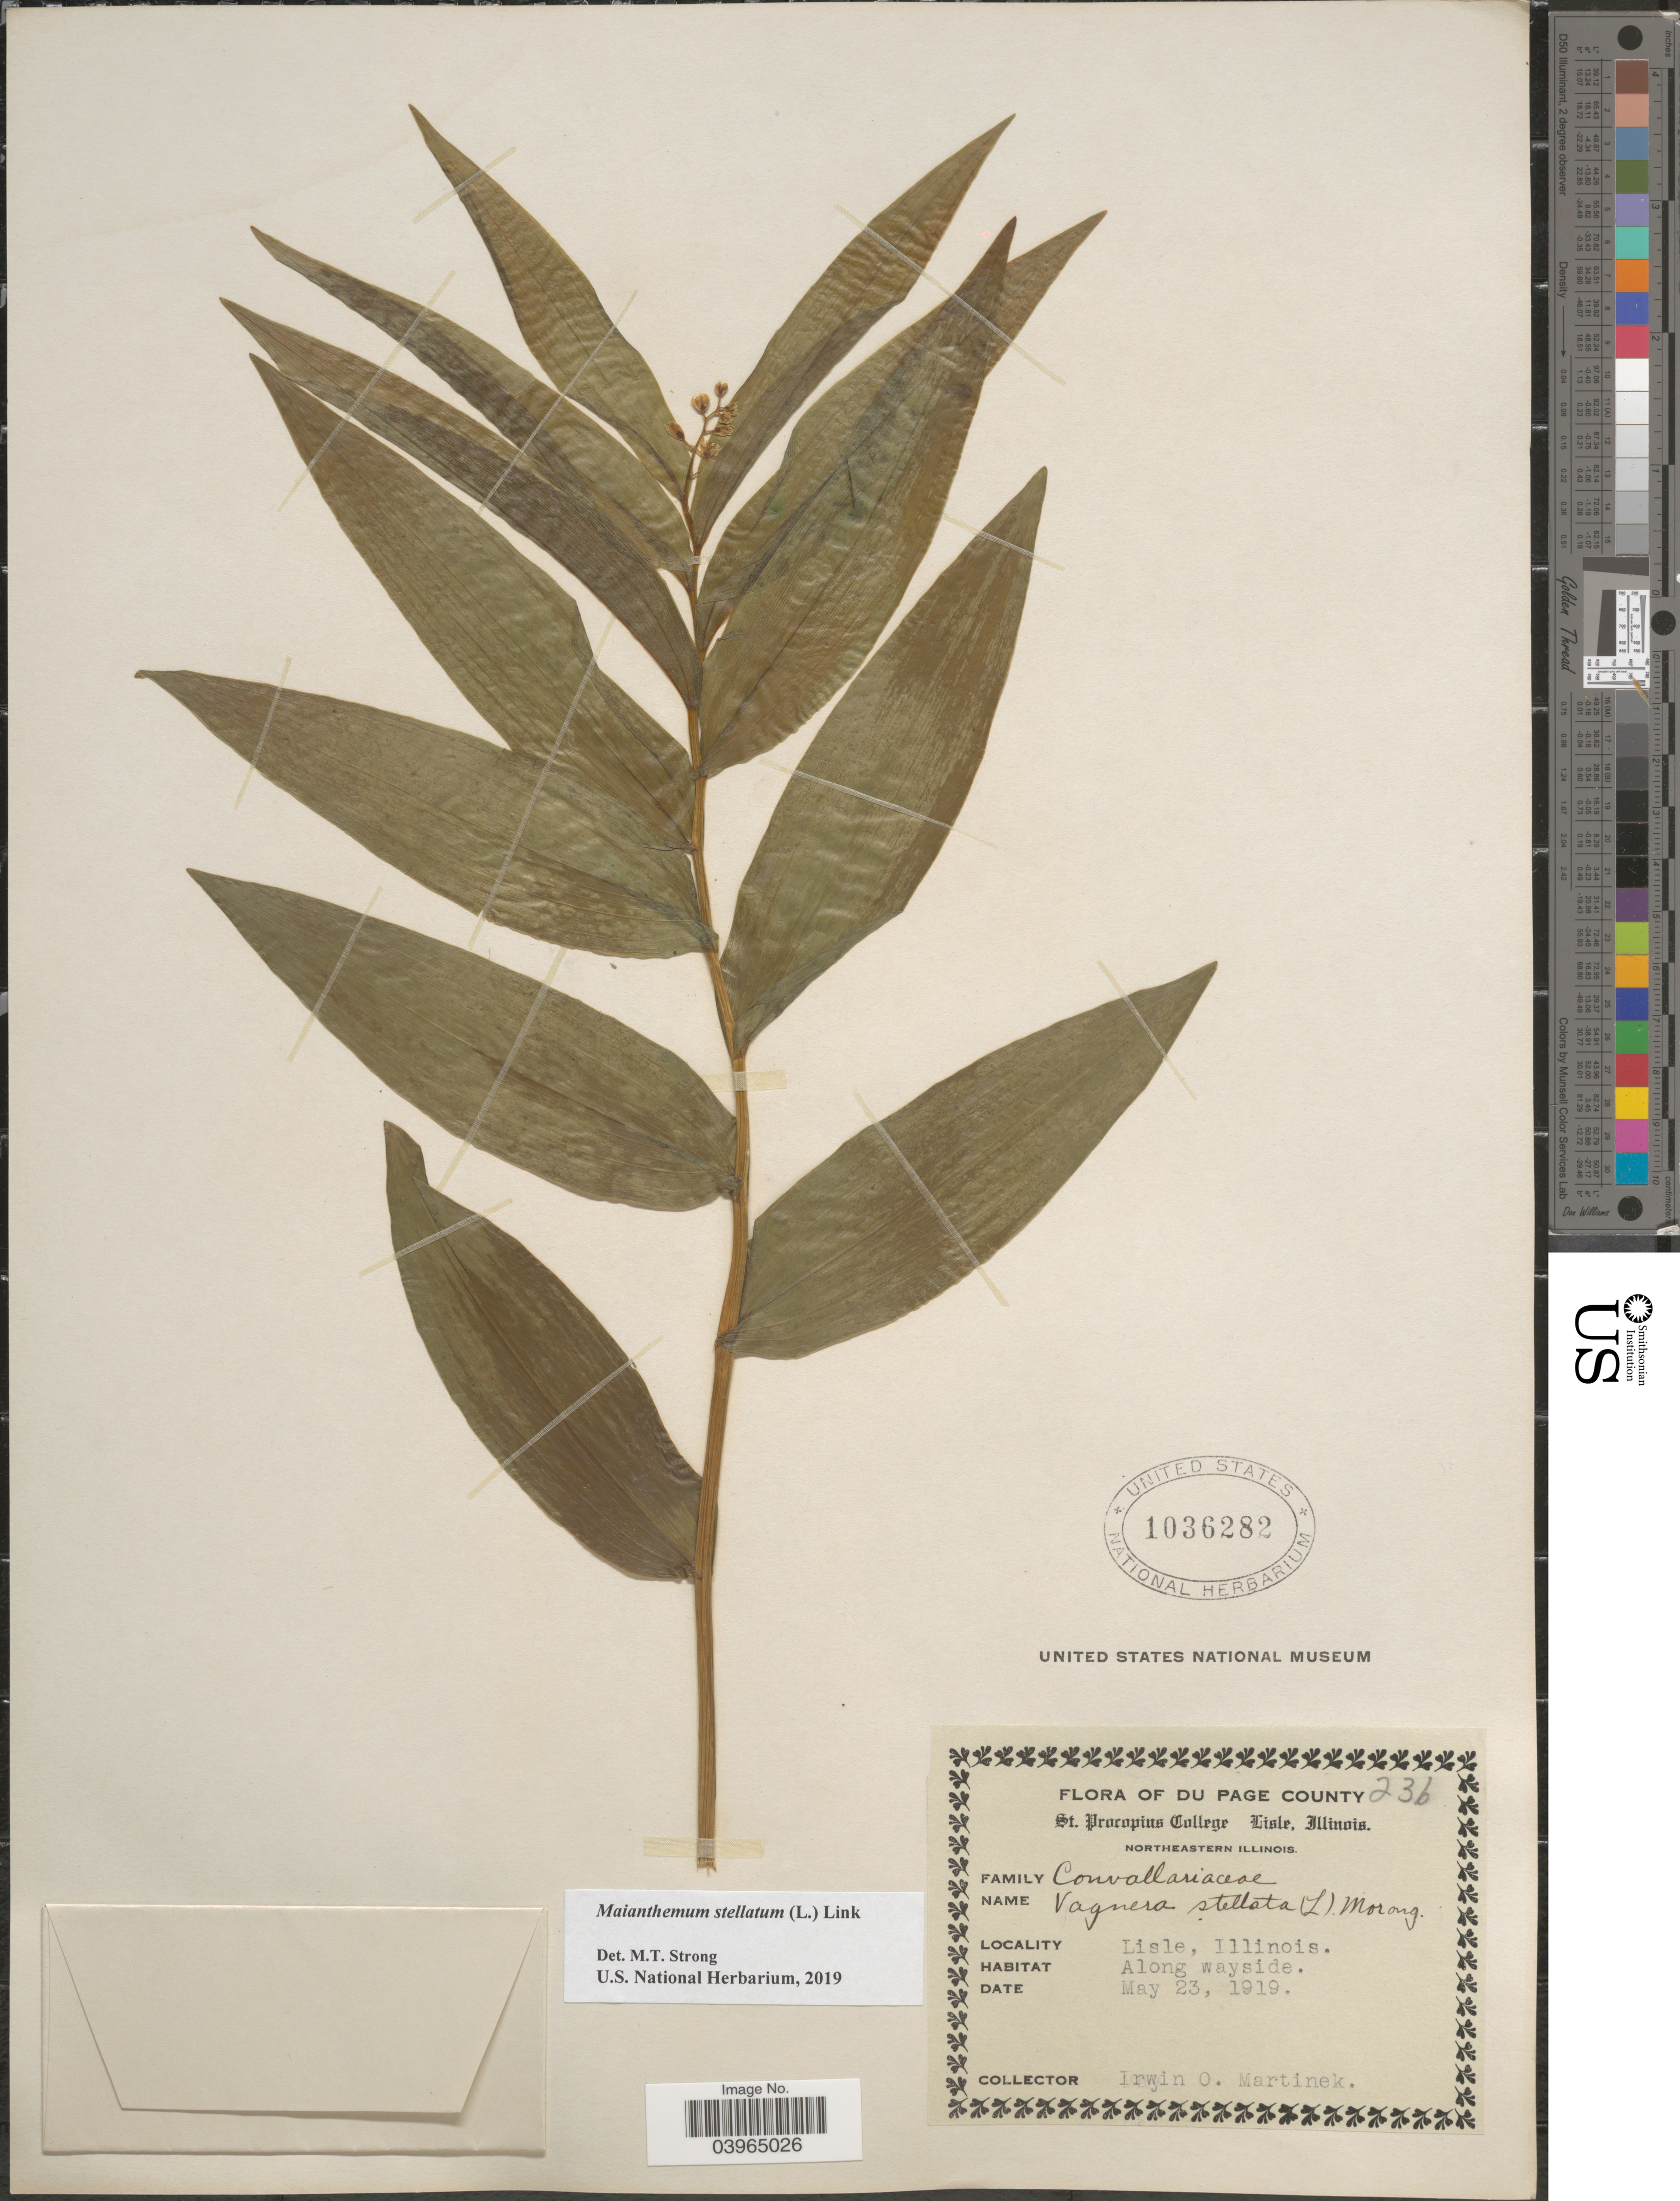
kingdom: Plantae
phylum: Tracheophyta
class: Liliopsida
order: Asparagales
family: Asparagaceae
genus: Maianthemum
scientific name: Maianthemum stellatum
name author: (L.) Link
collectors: I. Martinek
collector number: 236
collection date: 1919-05-23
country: United States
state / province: Illinois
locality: Du Page County. Northeast Illinois. Lisle. Along wayside.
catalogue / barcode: US 1036282